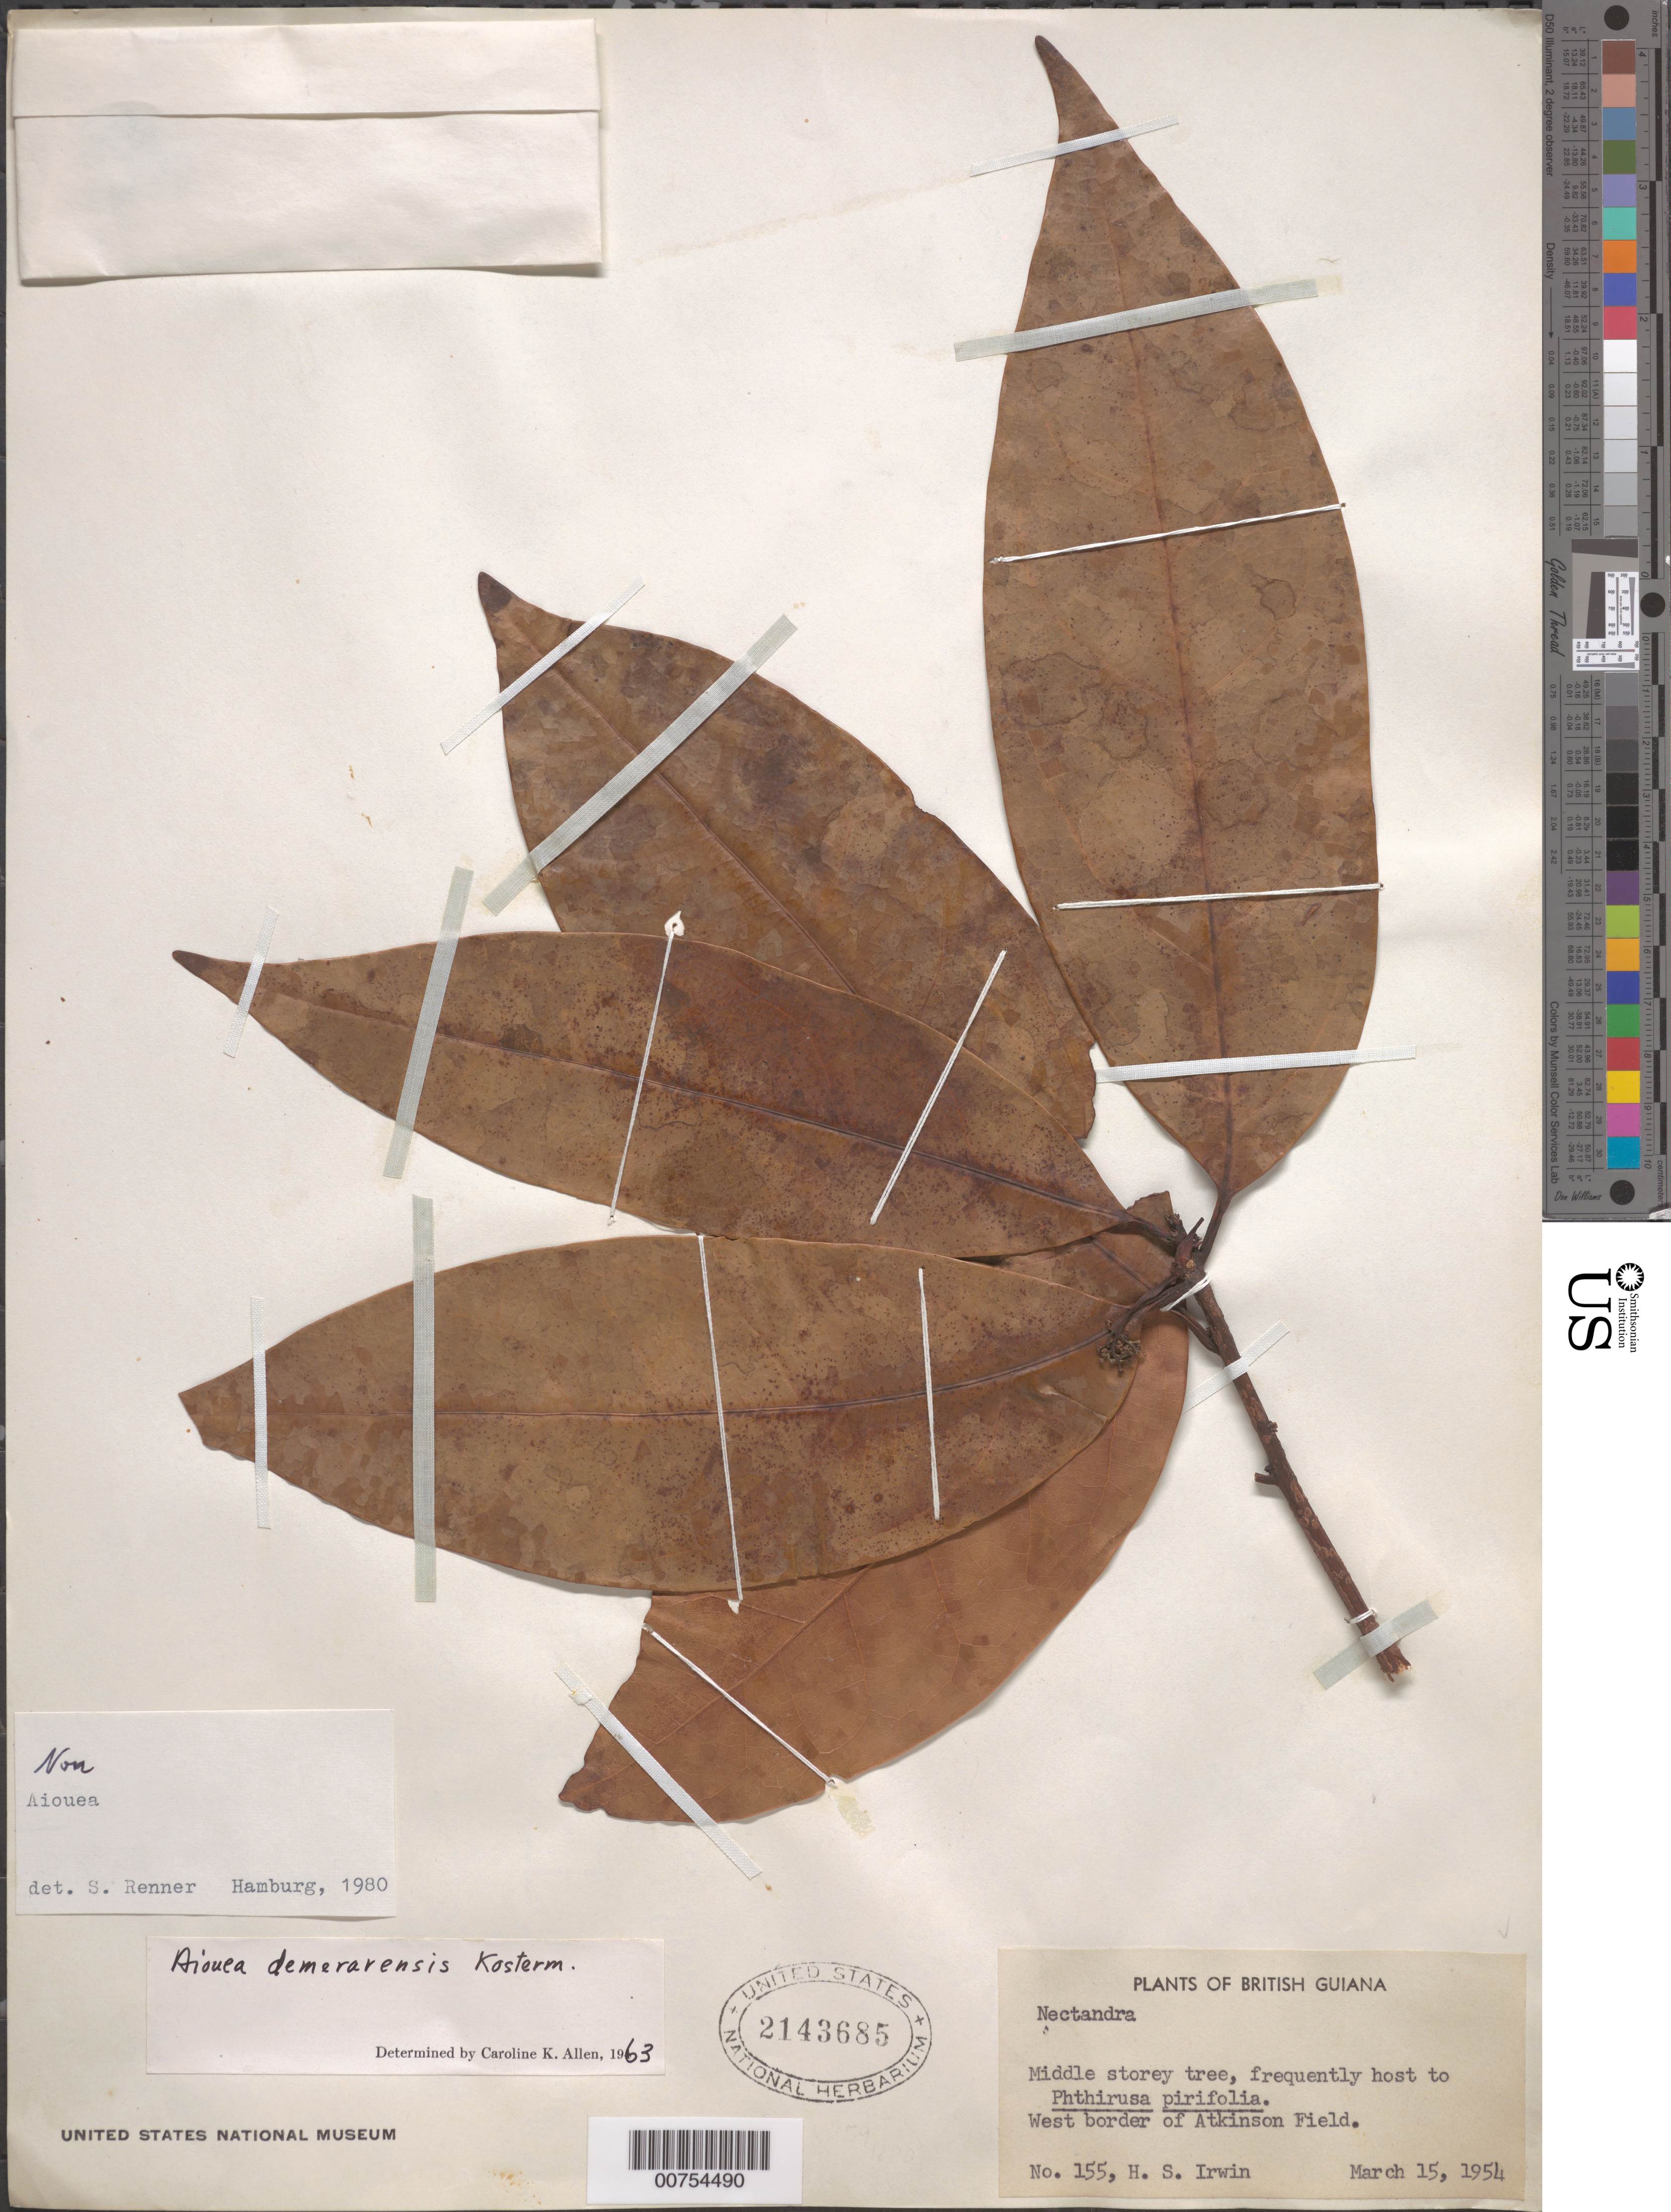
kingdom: Plantae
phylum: Tracheophyta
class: Magnoliopsida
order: Laurales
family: Lauraceae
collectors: H. Irwin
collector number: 155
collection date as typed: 15-Mar-54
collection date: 1954-03-15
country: Guyana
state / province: Demerara-Mahaica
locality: Atkinson Field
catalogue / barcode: US 2143685